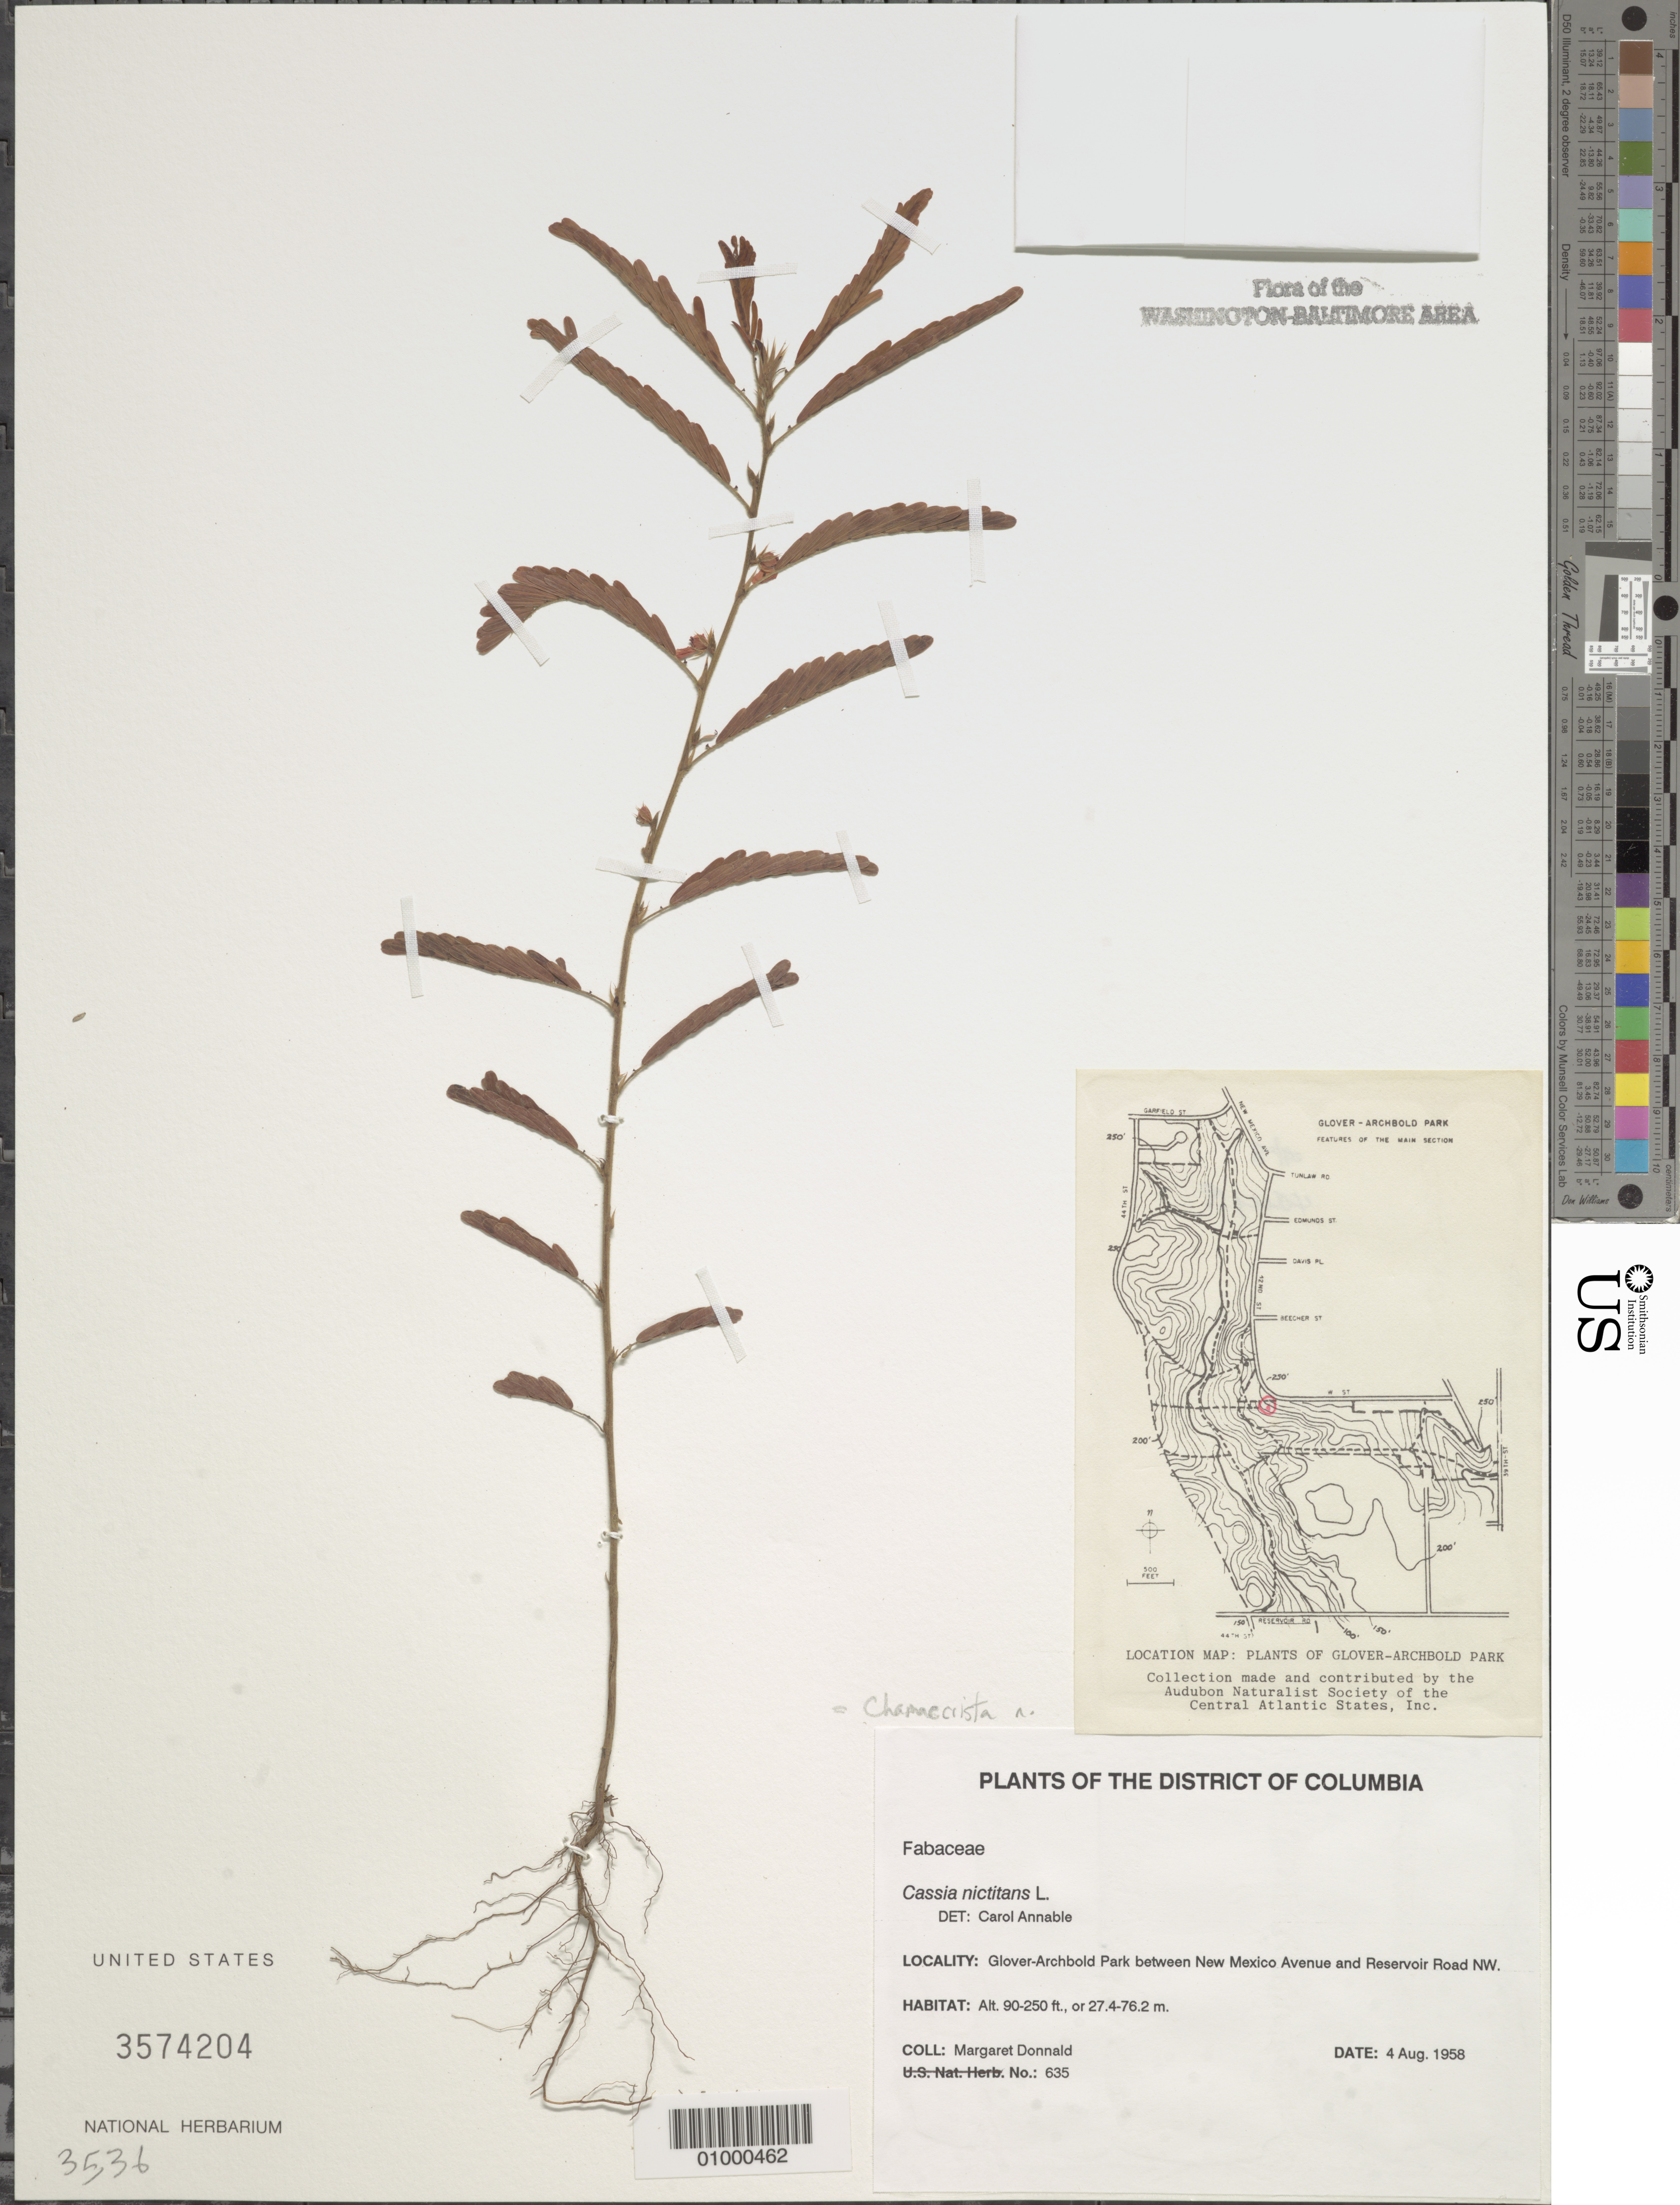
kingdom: Plantae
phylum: Tracheophyta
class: Magnoliopsida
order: Fabales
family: Fabaceae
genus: Chamaecrista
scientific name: Chamaecrista nictitans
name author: (L.) Moench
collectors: M. Donnald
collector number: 635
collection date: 1958-08-04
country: United States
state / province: District of Columbia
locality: Glover-Archbold Park between New Mexico Avenue and Reservoir Road NW.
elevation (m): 27.4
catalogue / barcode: US 3574204